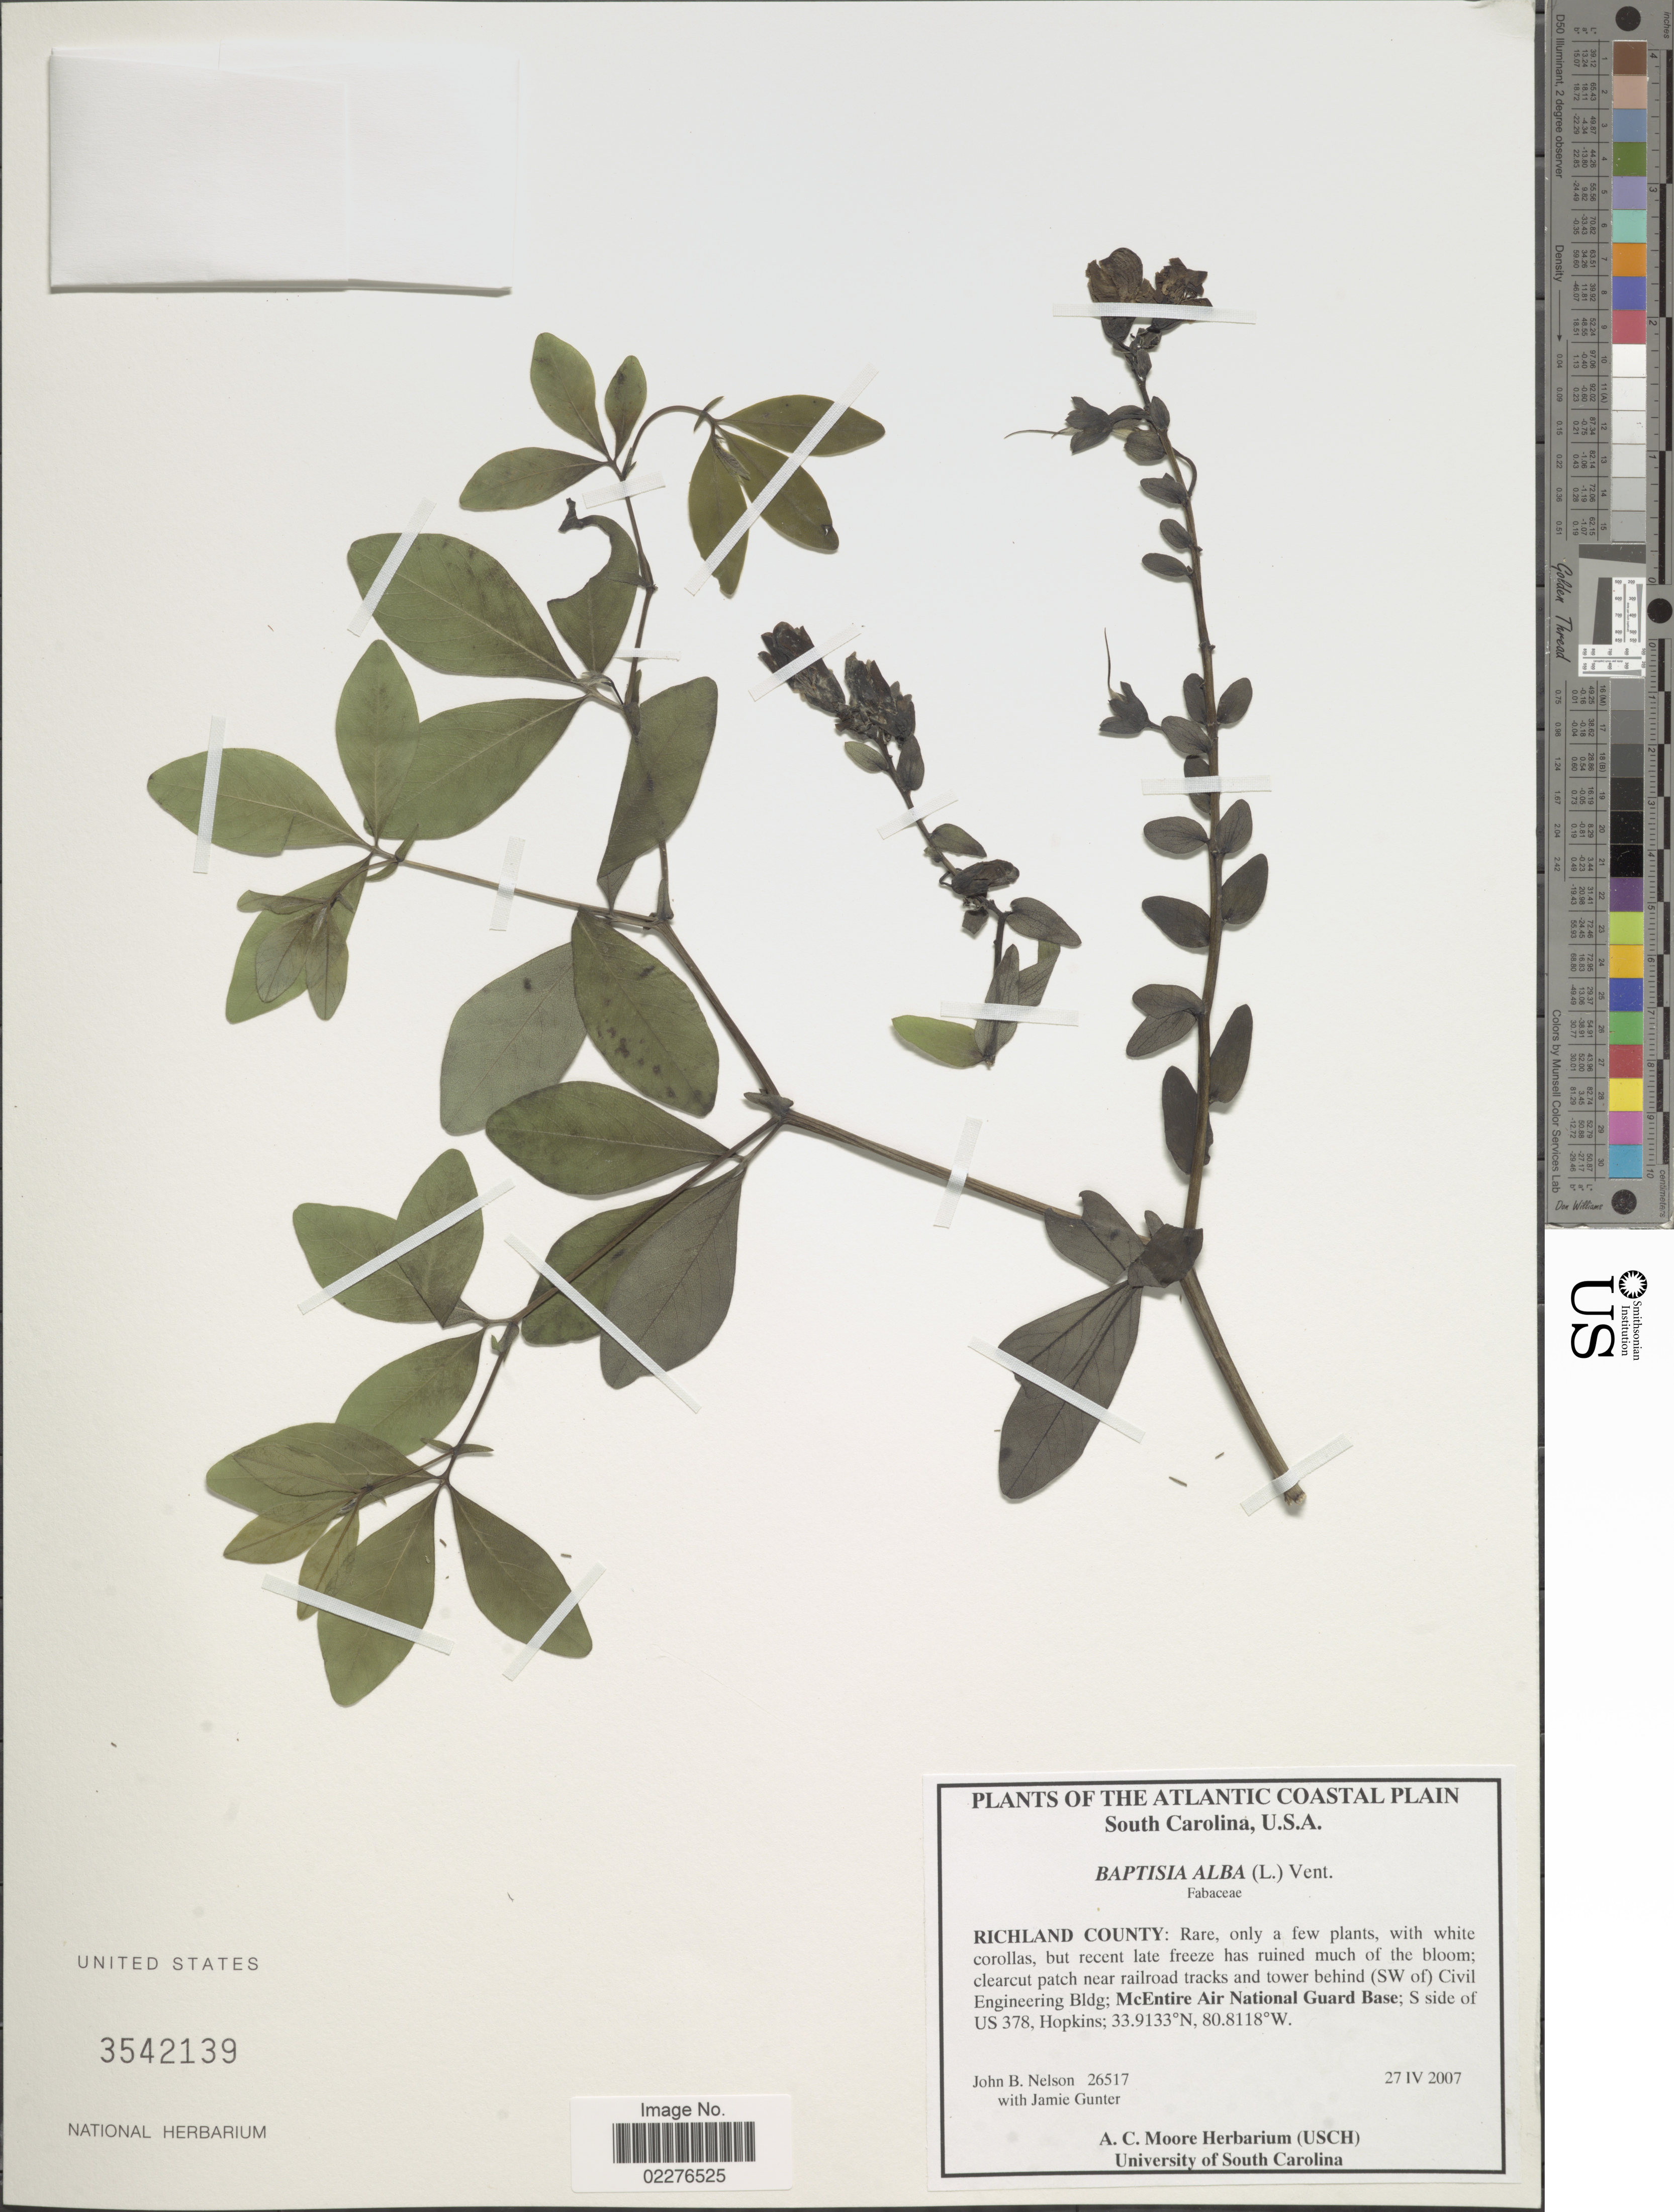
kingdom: Plantae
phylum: Tracheophyta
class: Magnoliopsida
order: Fabales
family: Fabaceae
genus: Baptisia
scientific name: Baptisia alba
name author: (L.) Vent.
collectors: J. B. Nelson & J. Gunter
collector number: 26517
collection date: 2007-04-27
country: United States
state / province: South Carolina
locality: The Atlantic Coastal Plain, Ricland County: clearcut patch near railroad tracks and tower behind (SW of) Civil Engineering Bldg; McEntire Air National Guard Base; S side of US 378, Hopkins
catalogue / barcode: US 3542139